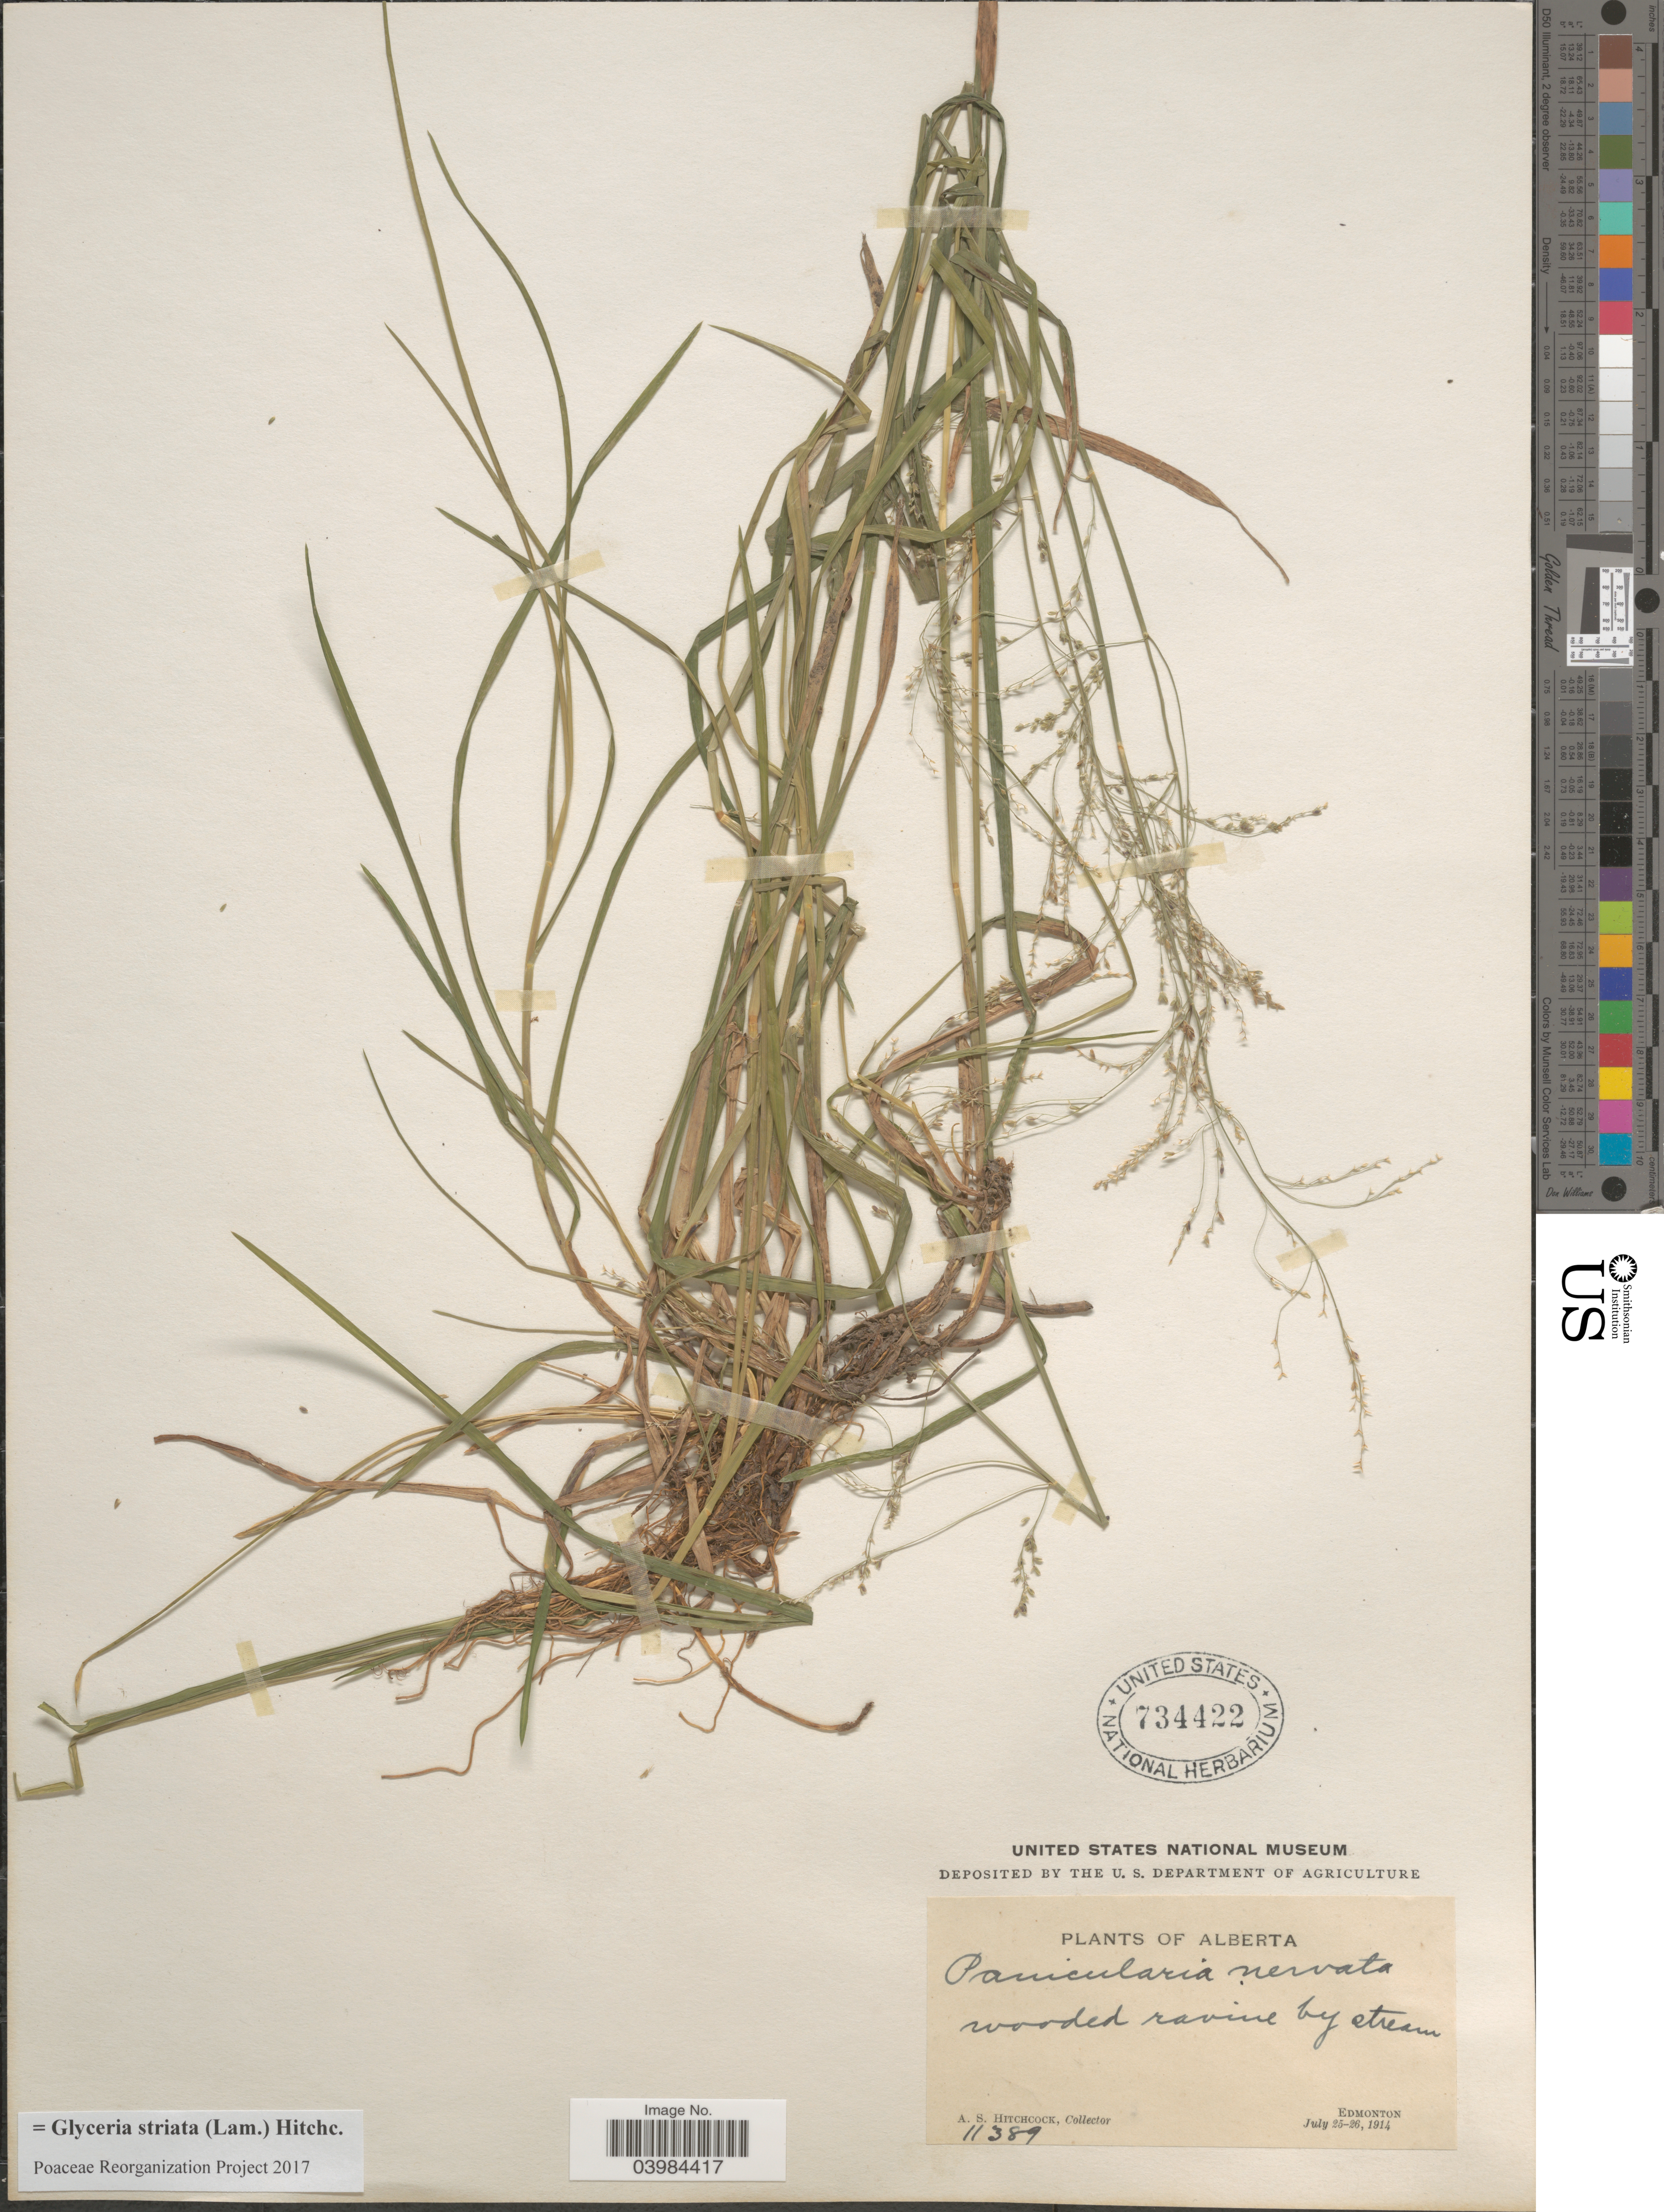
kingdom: Plantae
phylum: Tracheophyta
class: Liliopsida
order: Poales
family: Poaceae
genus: Glyceria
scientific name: Glyceria striata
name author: (Lam.) Hitchc.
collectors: A. S. Hitchcock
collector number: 11389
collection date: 1914-07-25/1914-07-26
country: Canada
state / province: Alberta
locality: Edmonton.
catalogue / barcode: US 734422